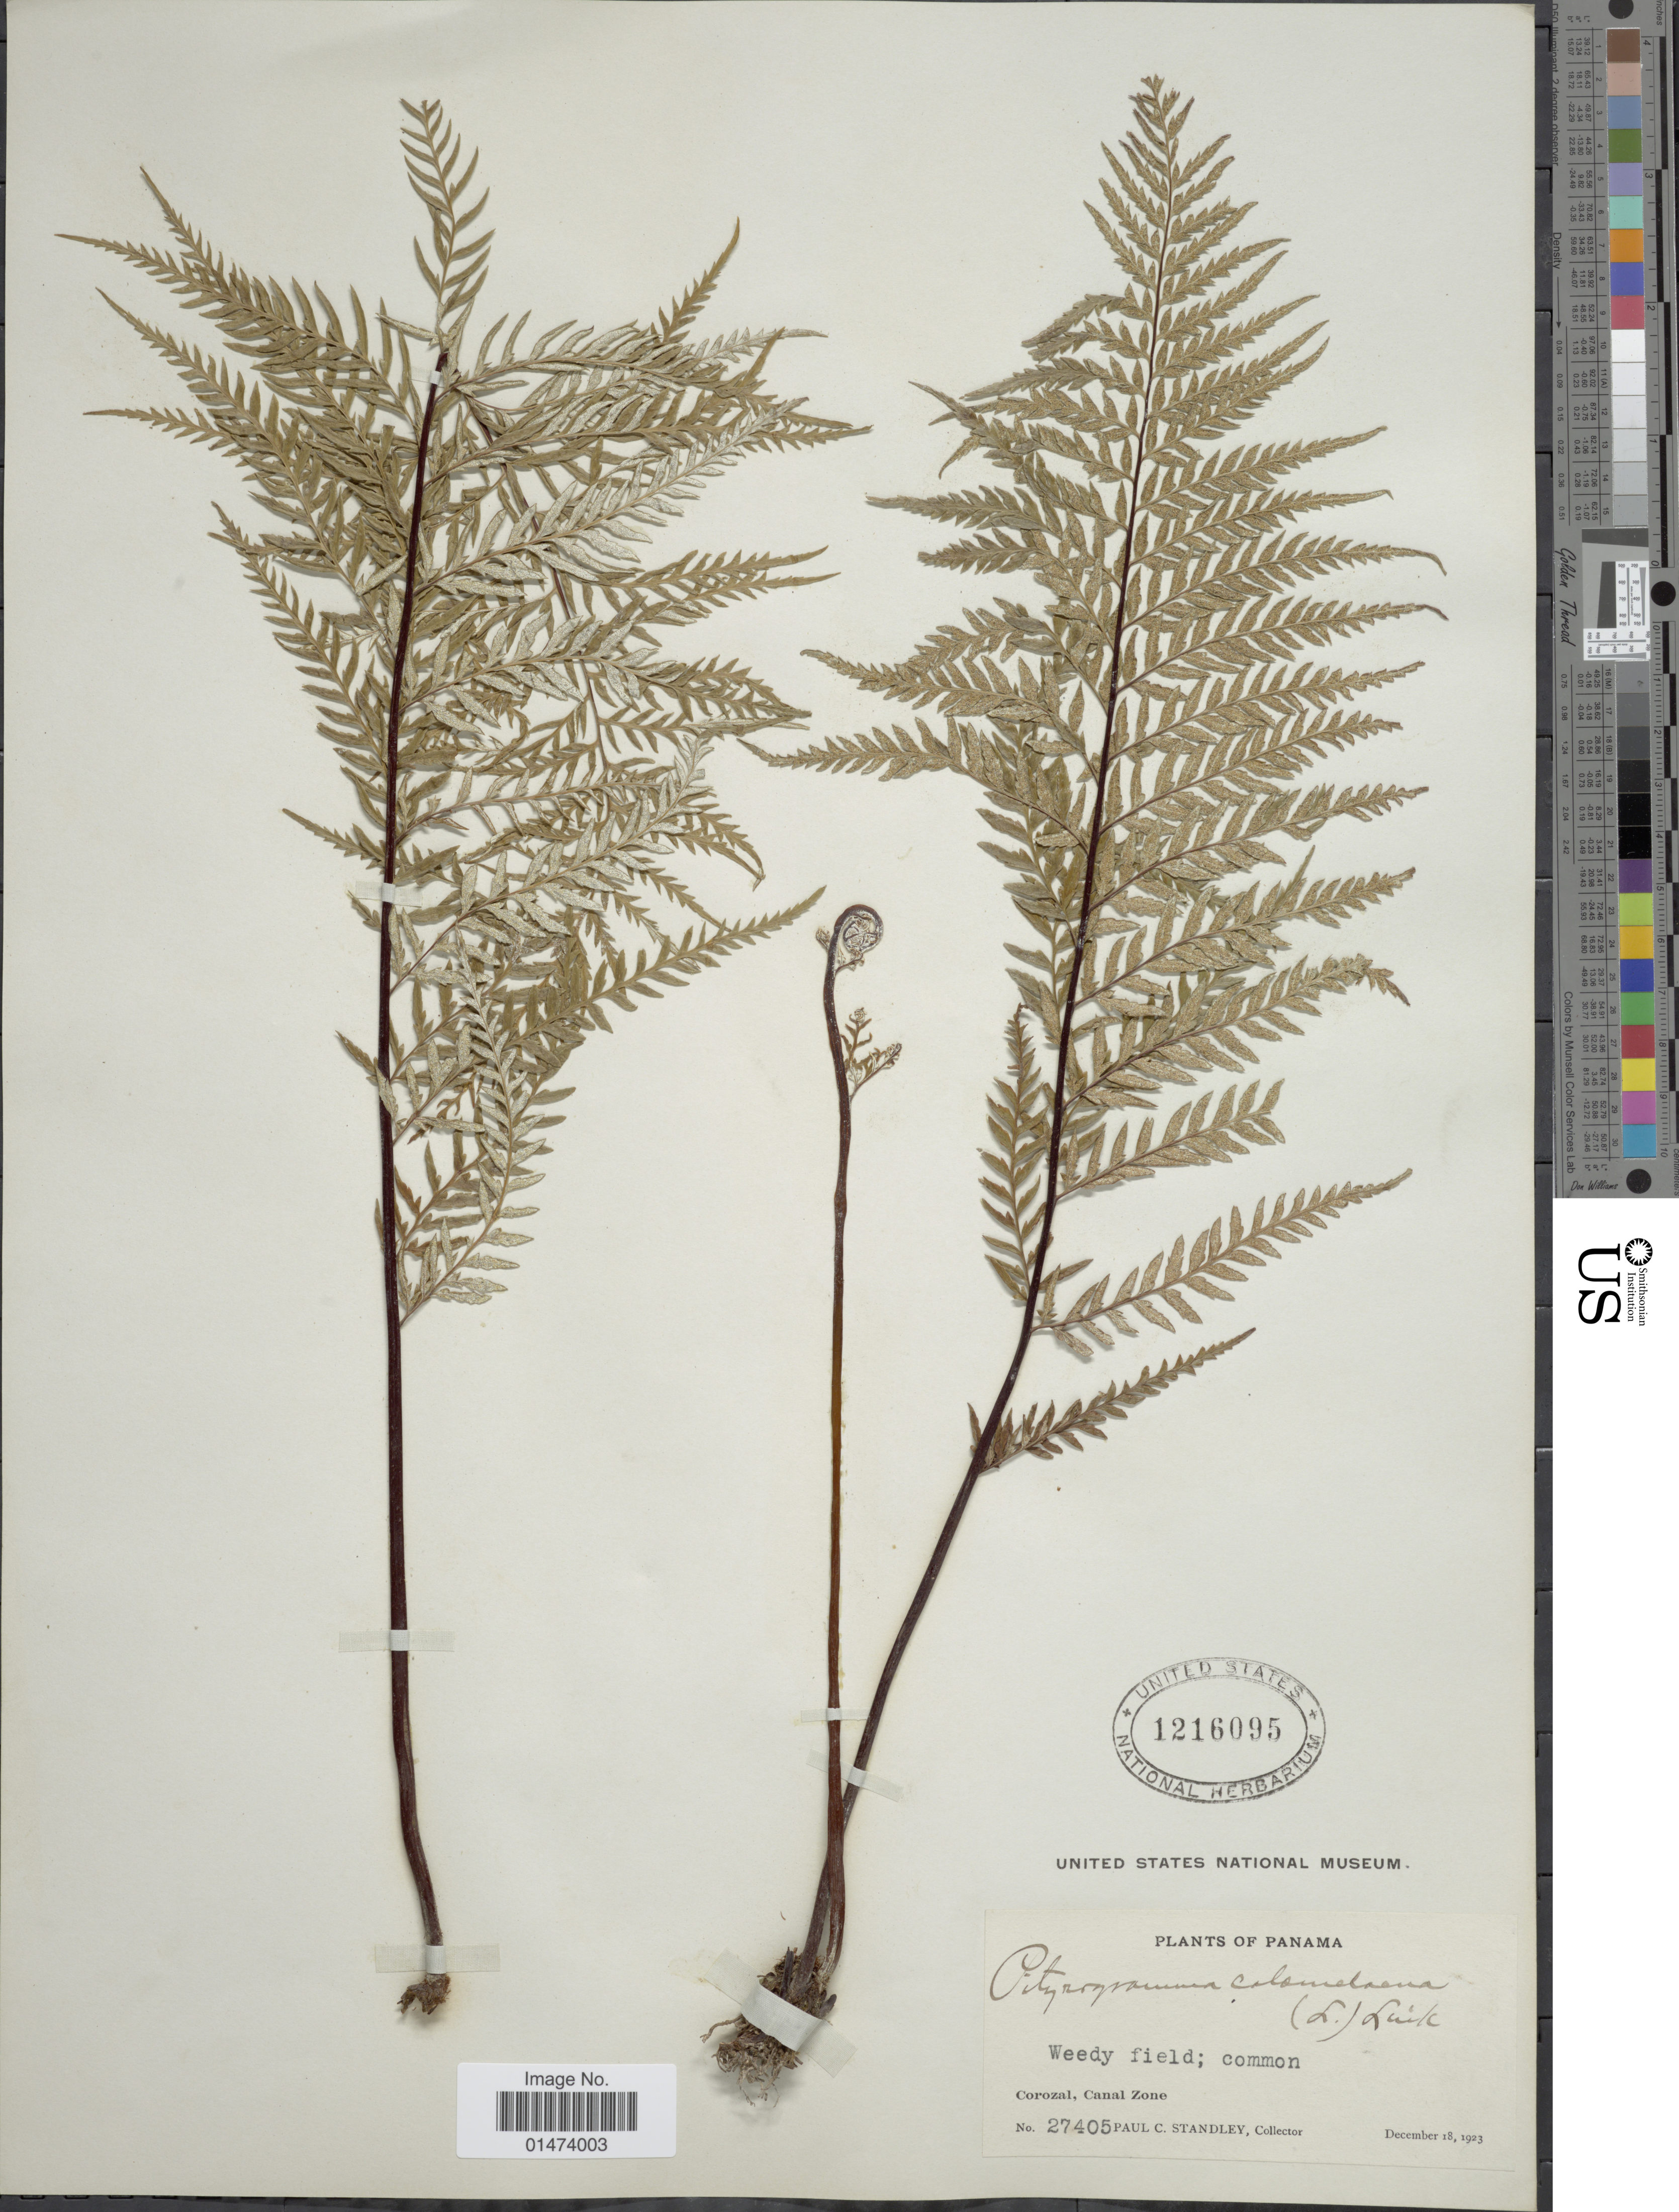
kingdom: Plantae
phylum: Tracheophyta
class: Polypodiopsida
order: Polypodiales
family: Pteridaceae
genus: Pityrogramma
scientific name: Pityrogramma calomelanos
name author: (L.) Link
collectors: P. C. Standley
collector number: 27405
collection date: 1923-12-18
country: Panama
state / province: Colón / Panamá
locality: Weedy field; common , Corozal, Canal zone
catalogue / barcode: US 1216095